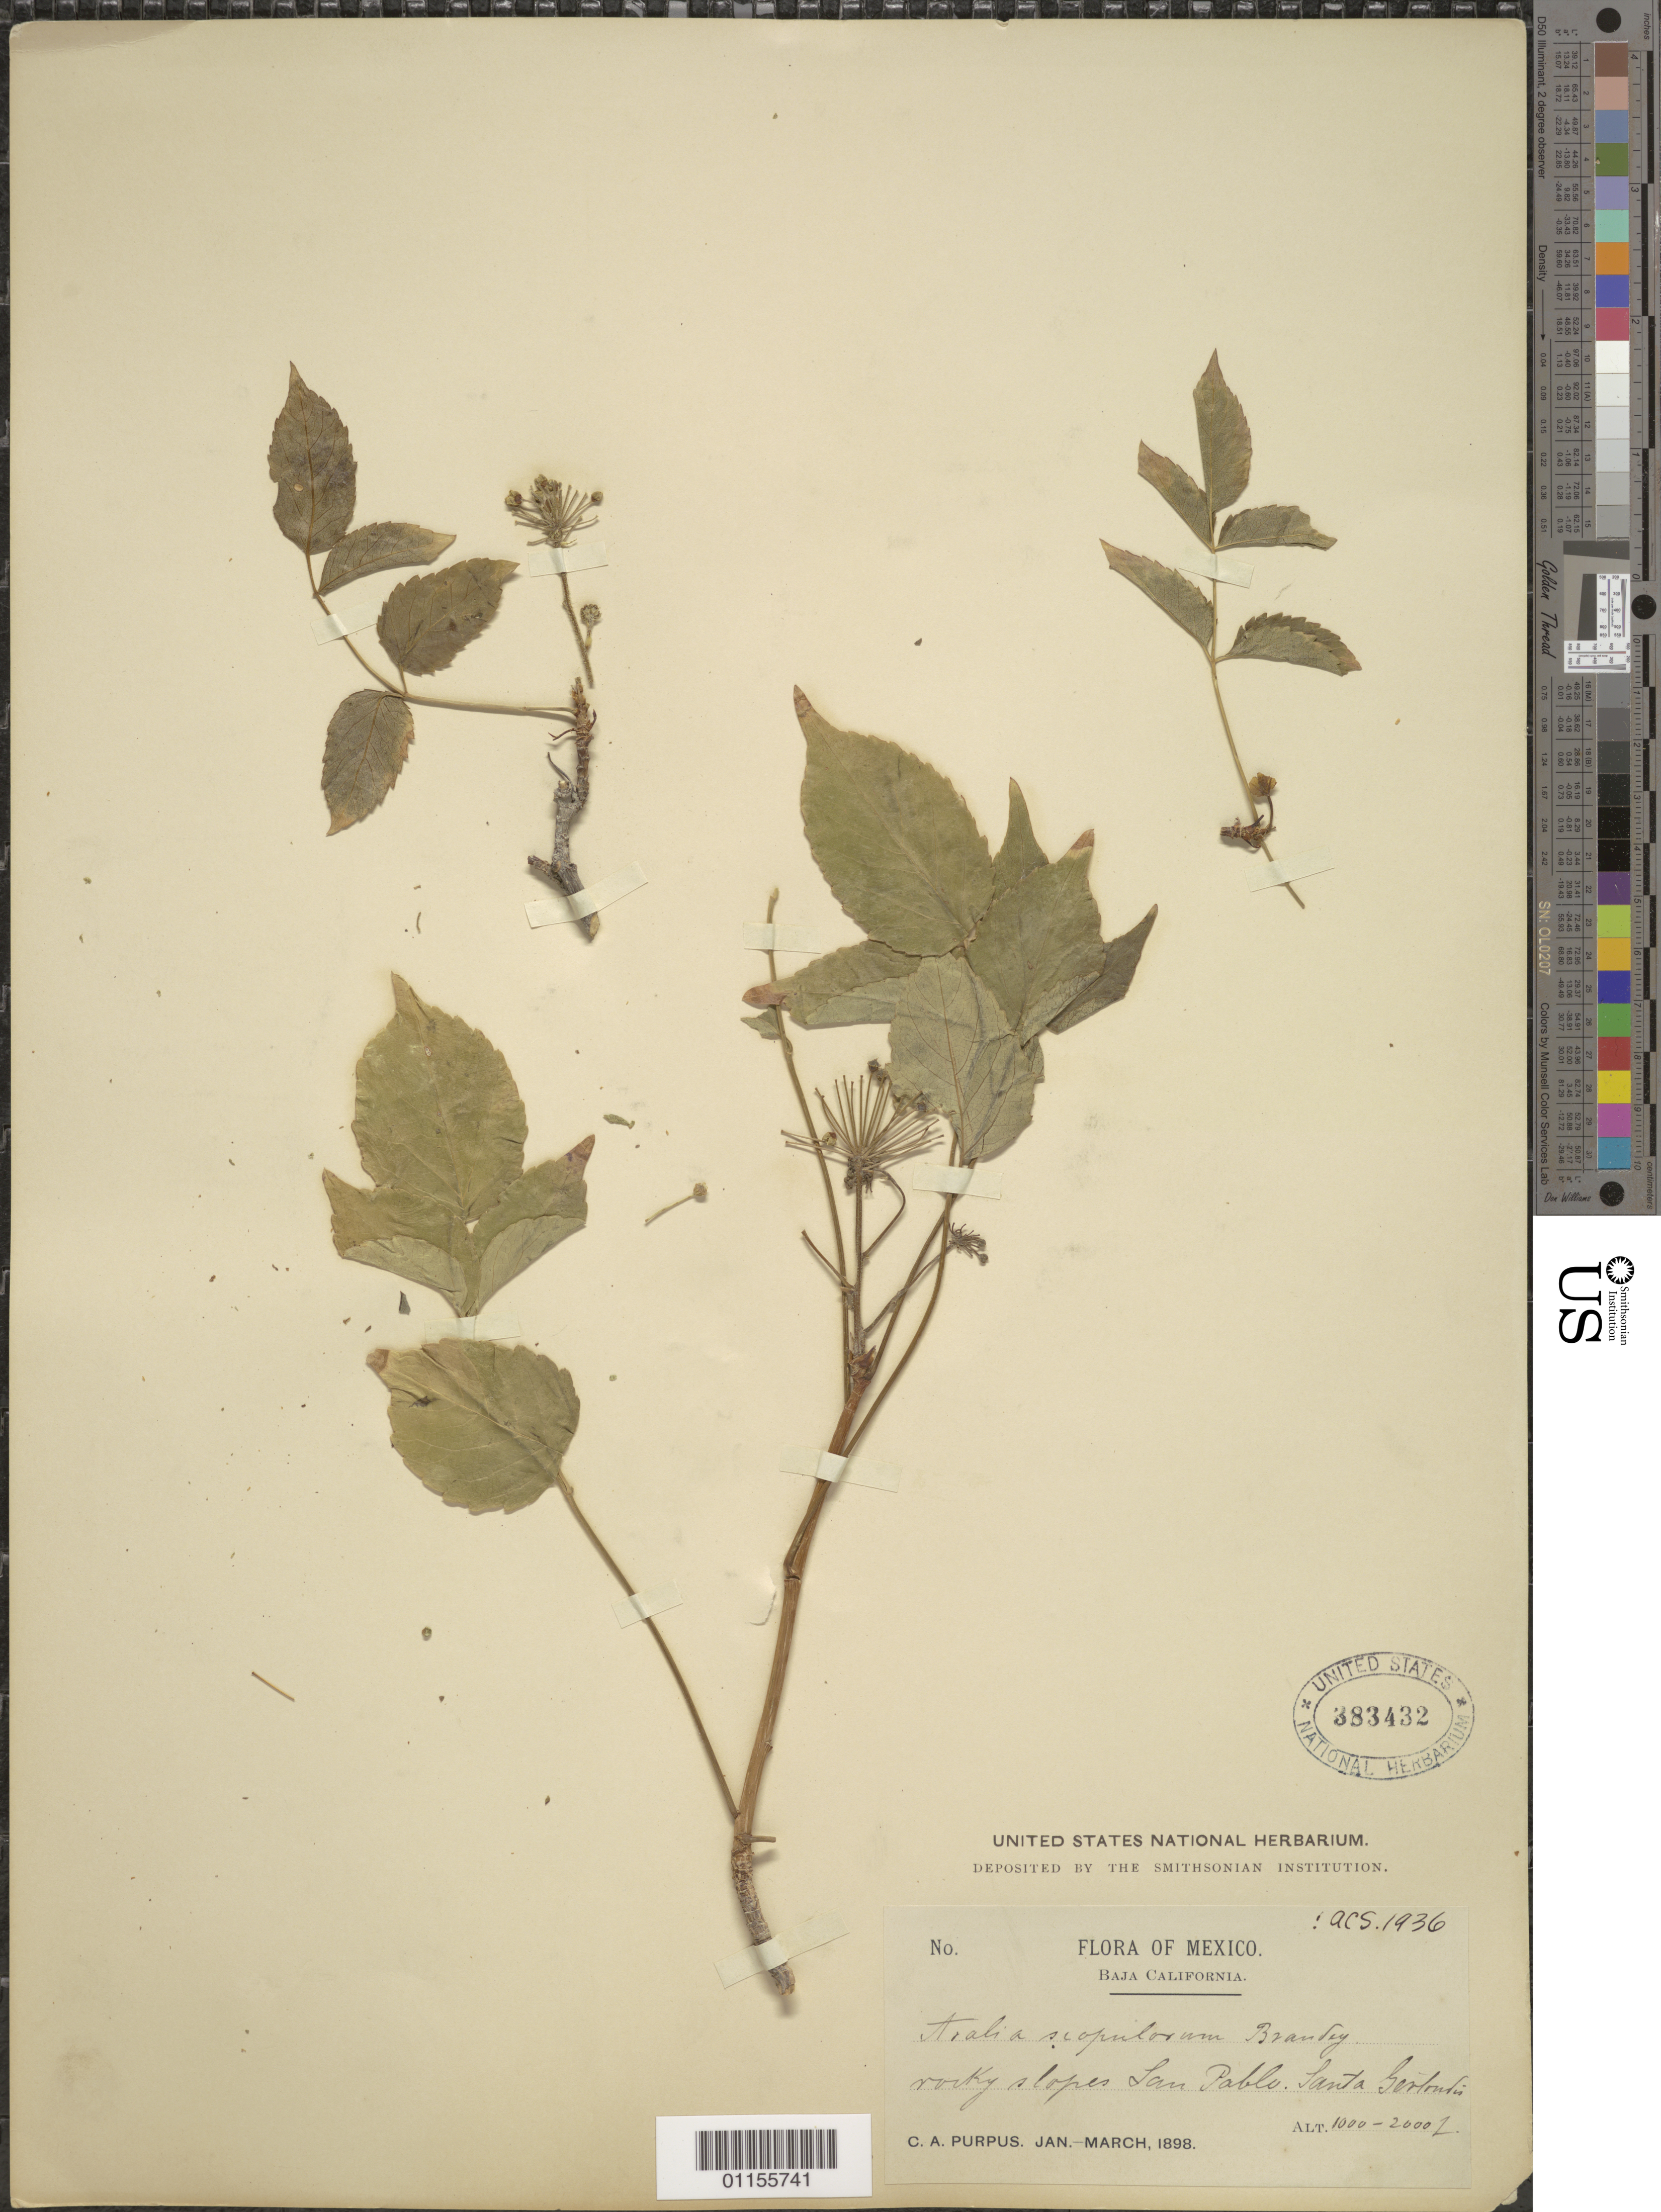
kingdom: Plantae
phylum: Tracheophyta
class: Magnoliopsida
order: Apiales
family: Araliaceae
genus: Aralia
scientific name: Aralia scopulorum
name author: Brandegee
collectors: C. A. Purpus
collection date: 1898-01/1898-03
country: Mexico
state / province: Baja California Norte / Baja California Sur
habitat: Rocky slopes.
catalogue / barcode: US 383432